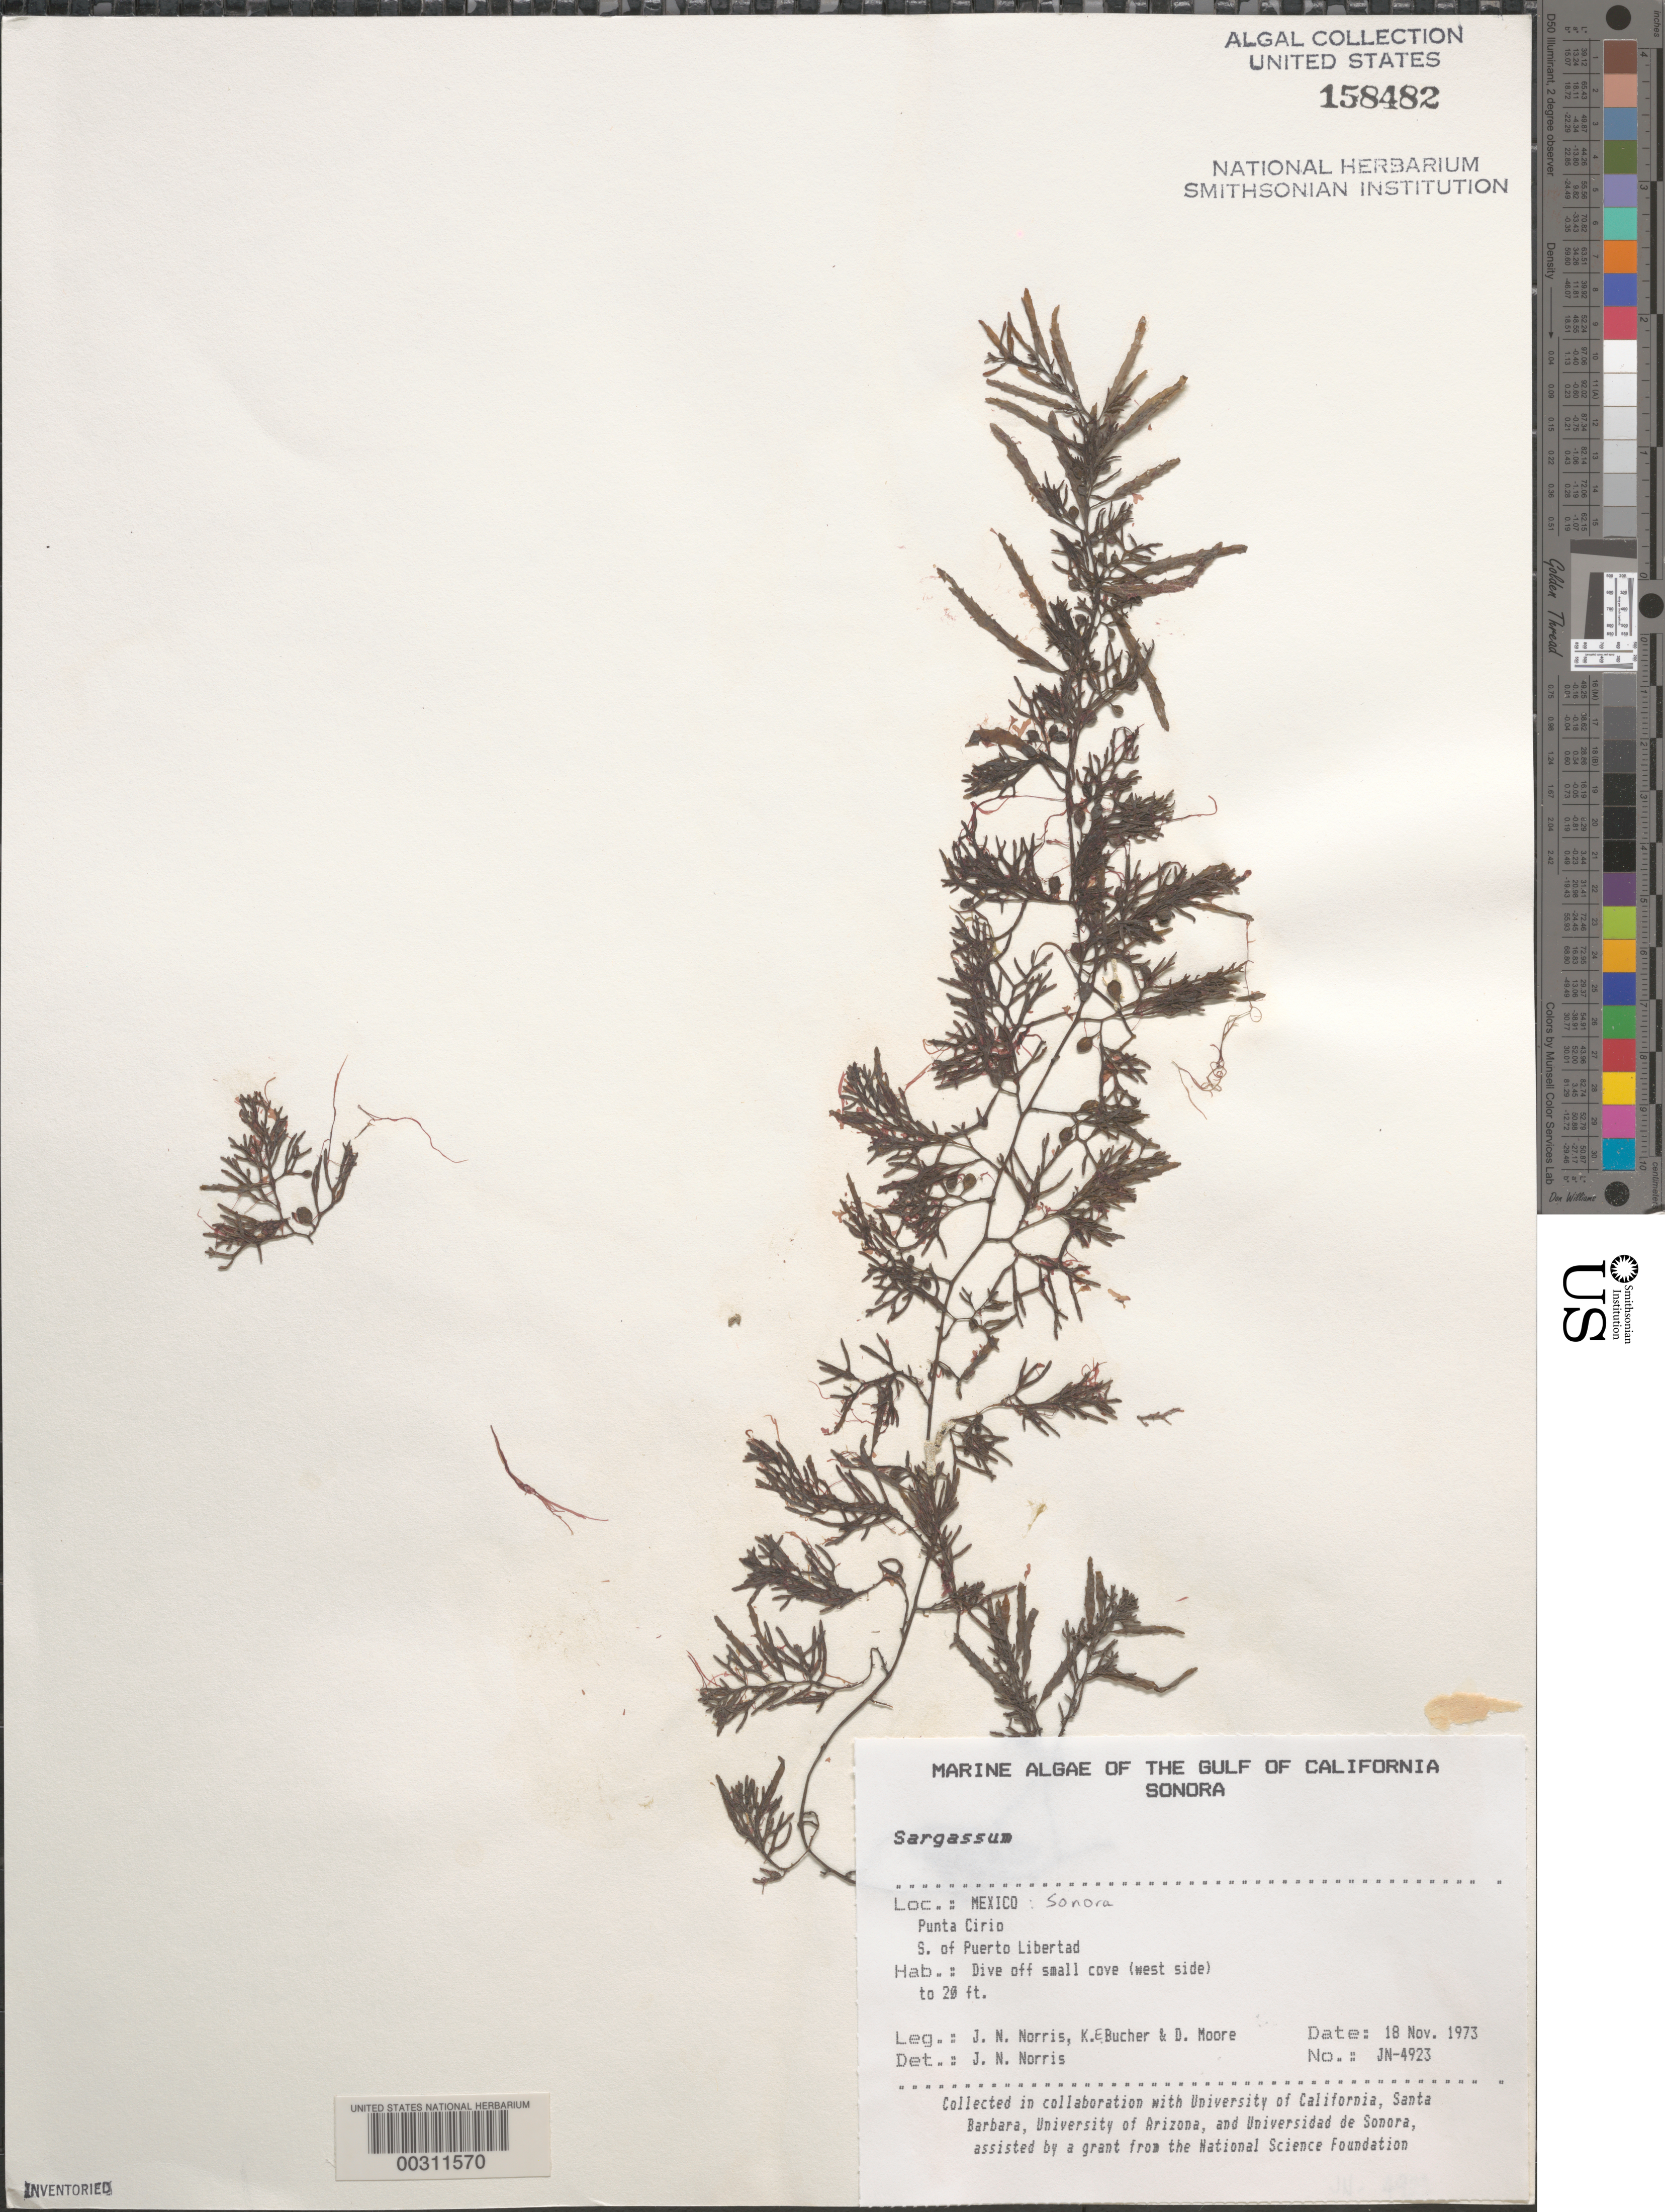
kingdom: Chromista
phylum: Ochrophyta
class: Phaeophyceae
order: Fucales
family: Sargassaceae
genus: Sargassum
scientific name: Sargassum sp.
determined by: Norris, James N.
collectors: J. N. Norris, K. E. Bucher & D. Moore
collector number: JN-4923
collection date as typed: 18 Nov 1973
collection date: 1973-11-18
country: Mexico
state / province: Sonora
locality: Punta Cirio south of Puerto Libertad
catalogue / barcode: US 158482